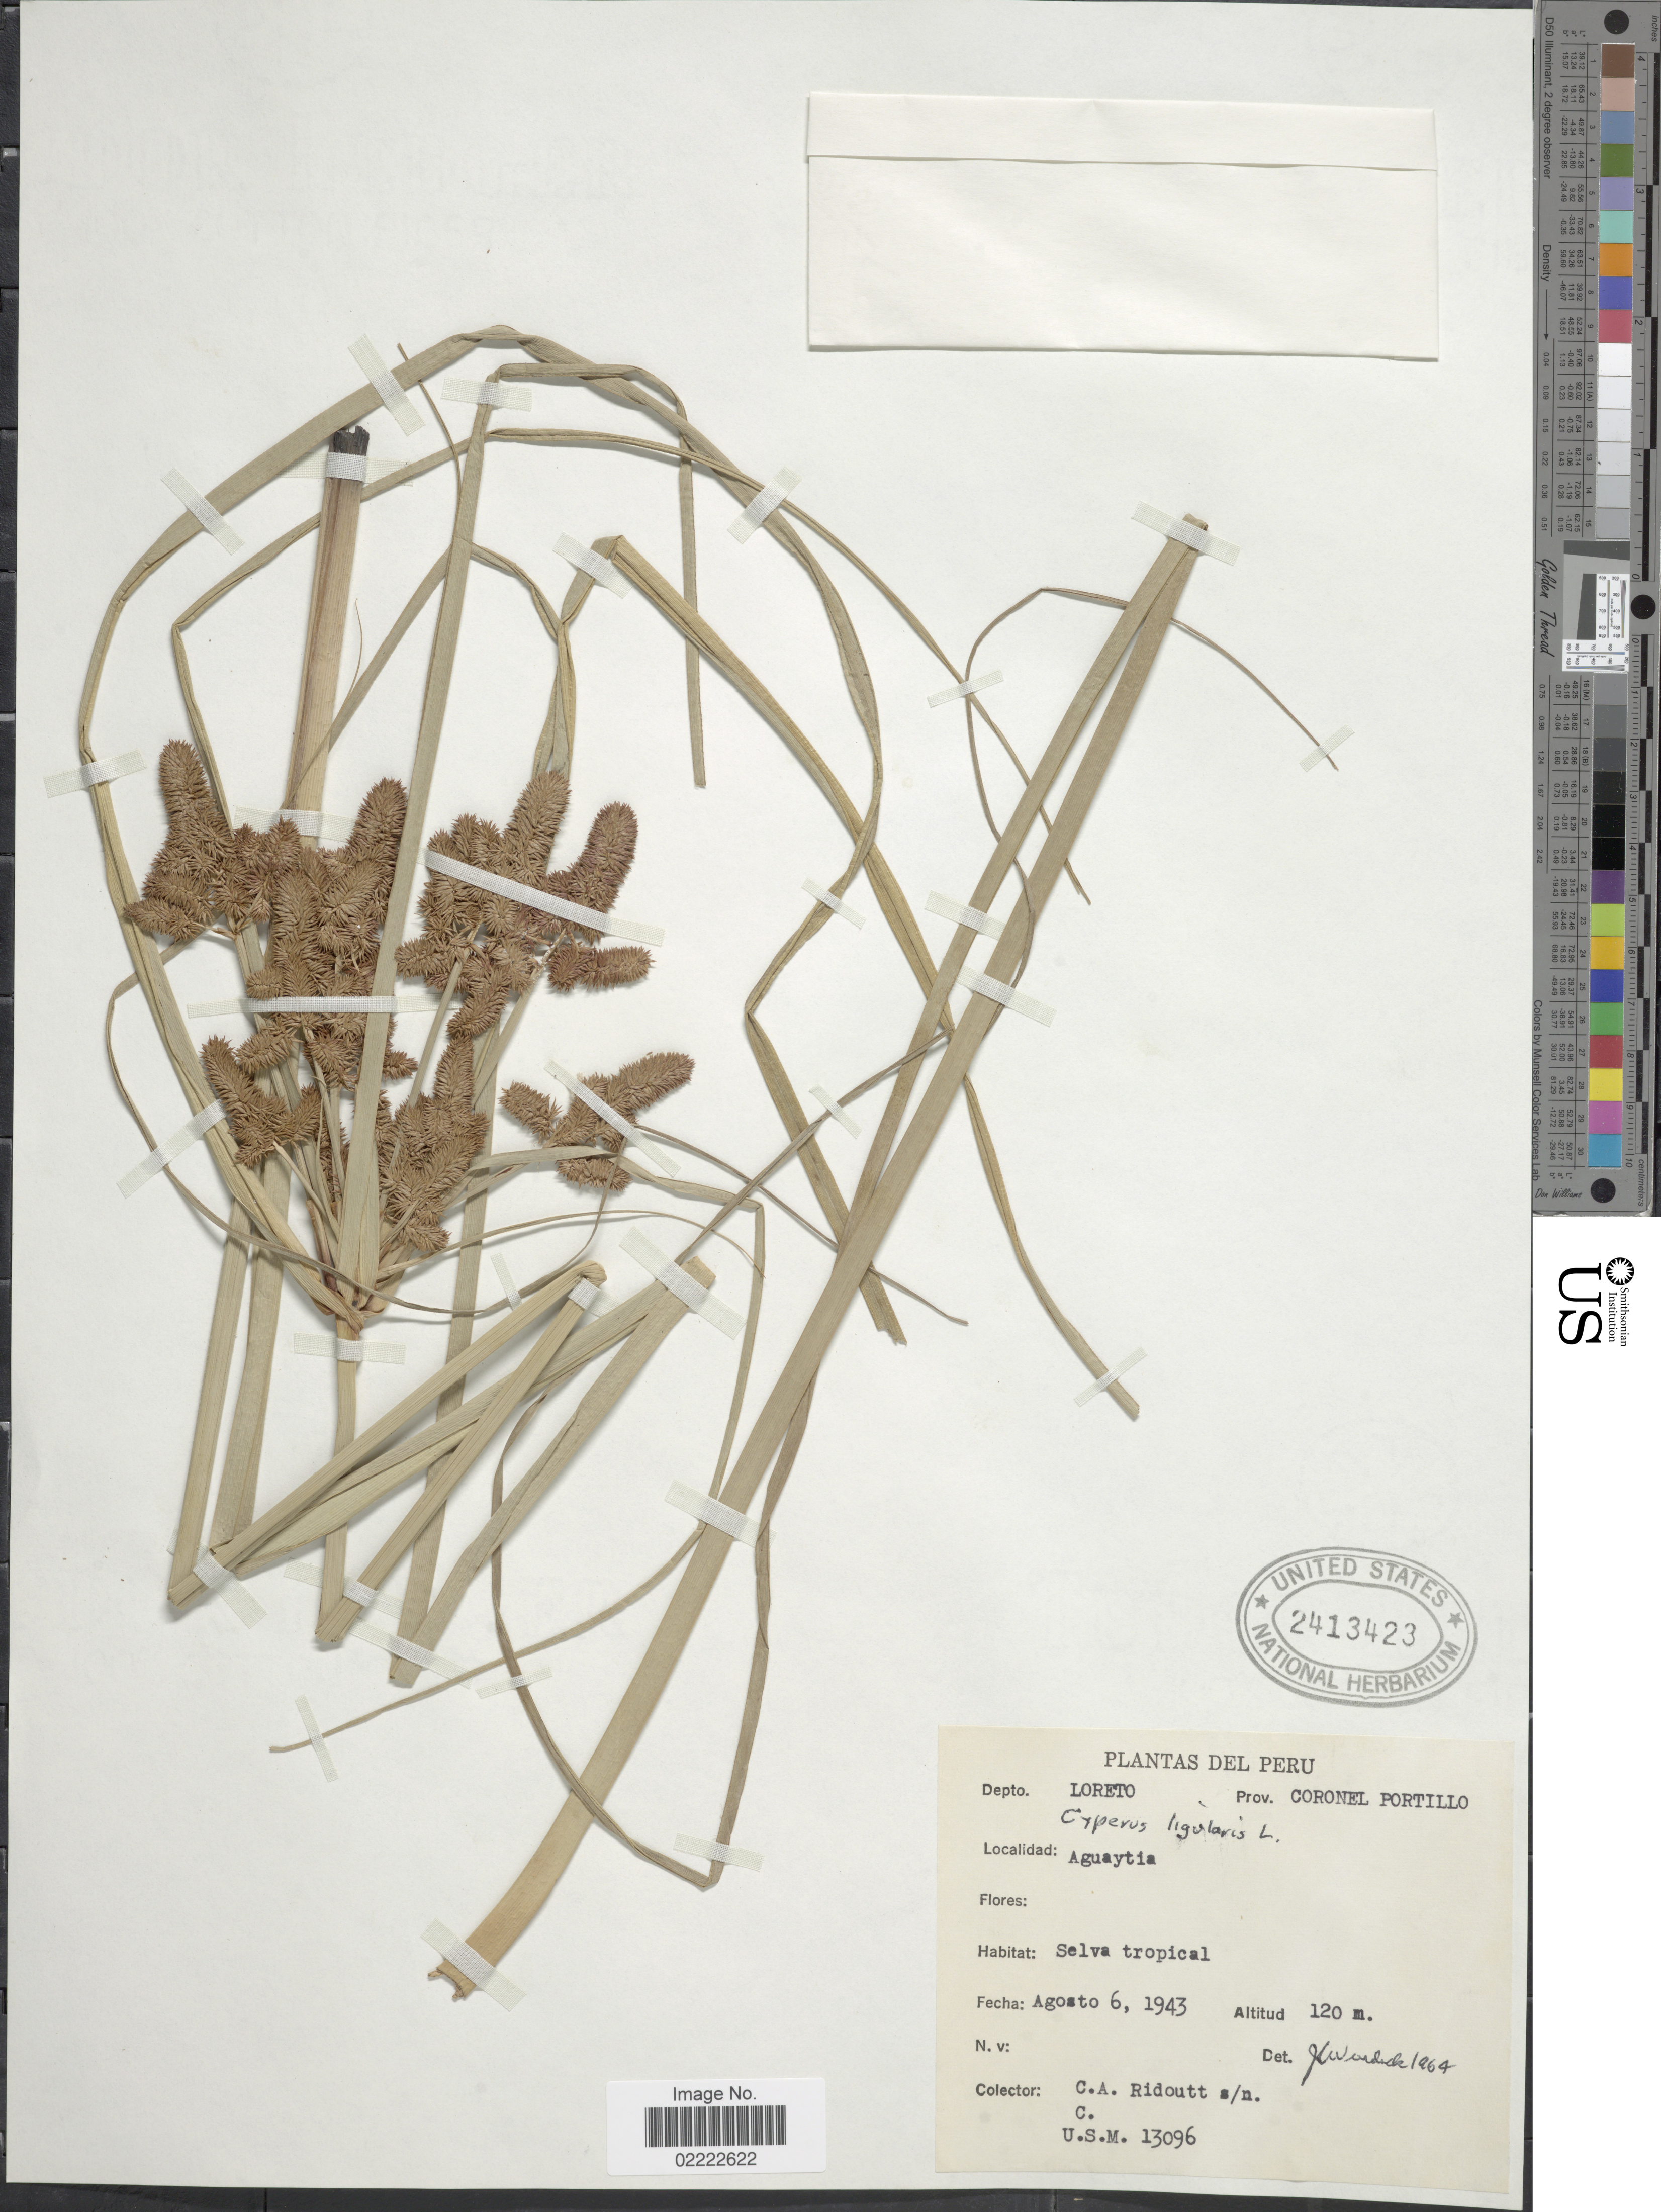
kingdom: Plantae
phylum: Tracheophyta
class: Liliopsida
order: Poales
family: Cyperaceae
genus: Cyperus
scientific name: Cyperus ligularis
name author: L.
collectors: C. Ridoutt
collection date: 1943-08-06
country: Peru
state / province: Loreto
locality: Prov. Coronel Portillo, Aguaytia, Selva tropical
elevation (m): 120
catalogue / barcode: US 2413423